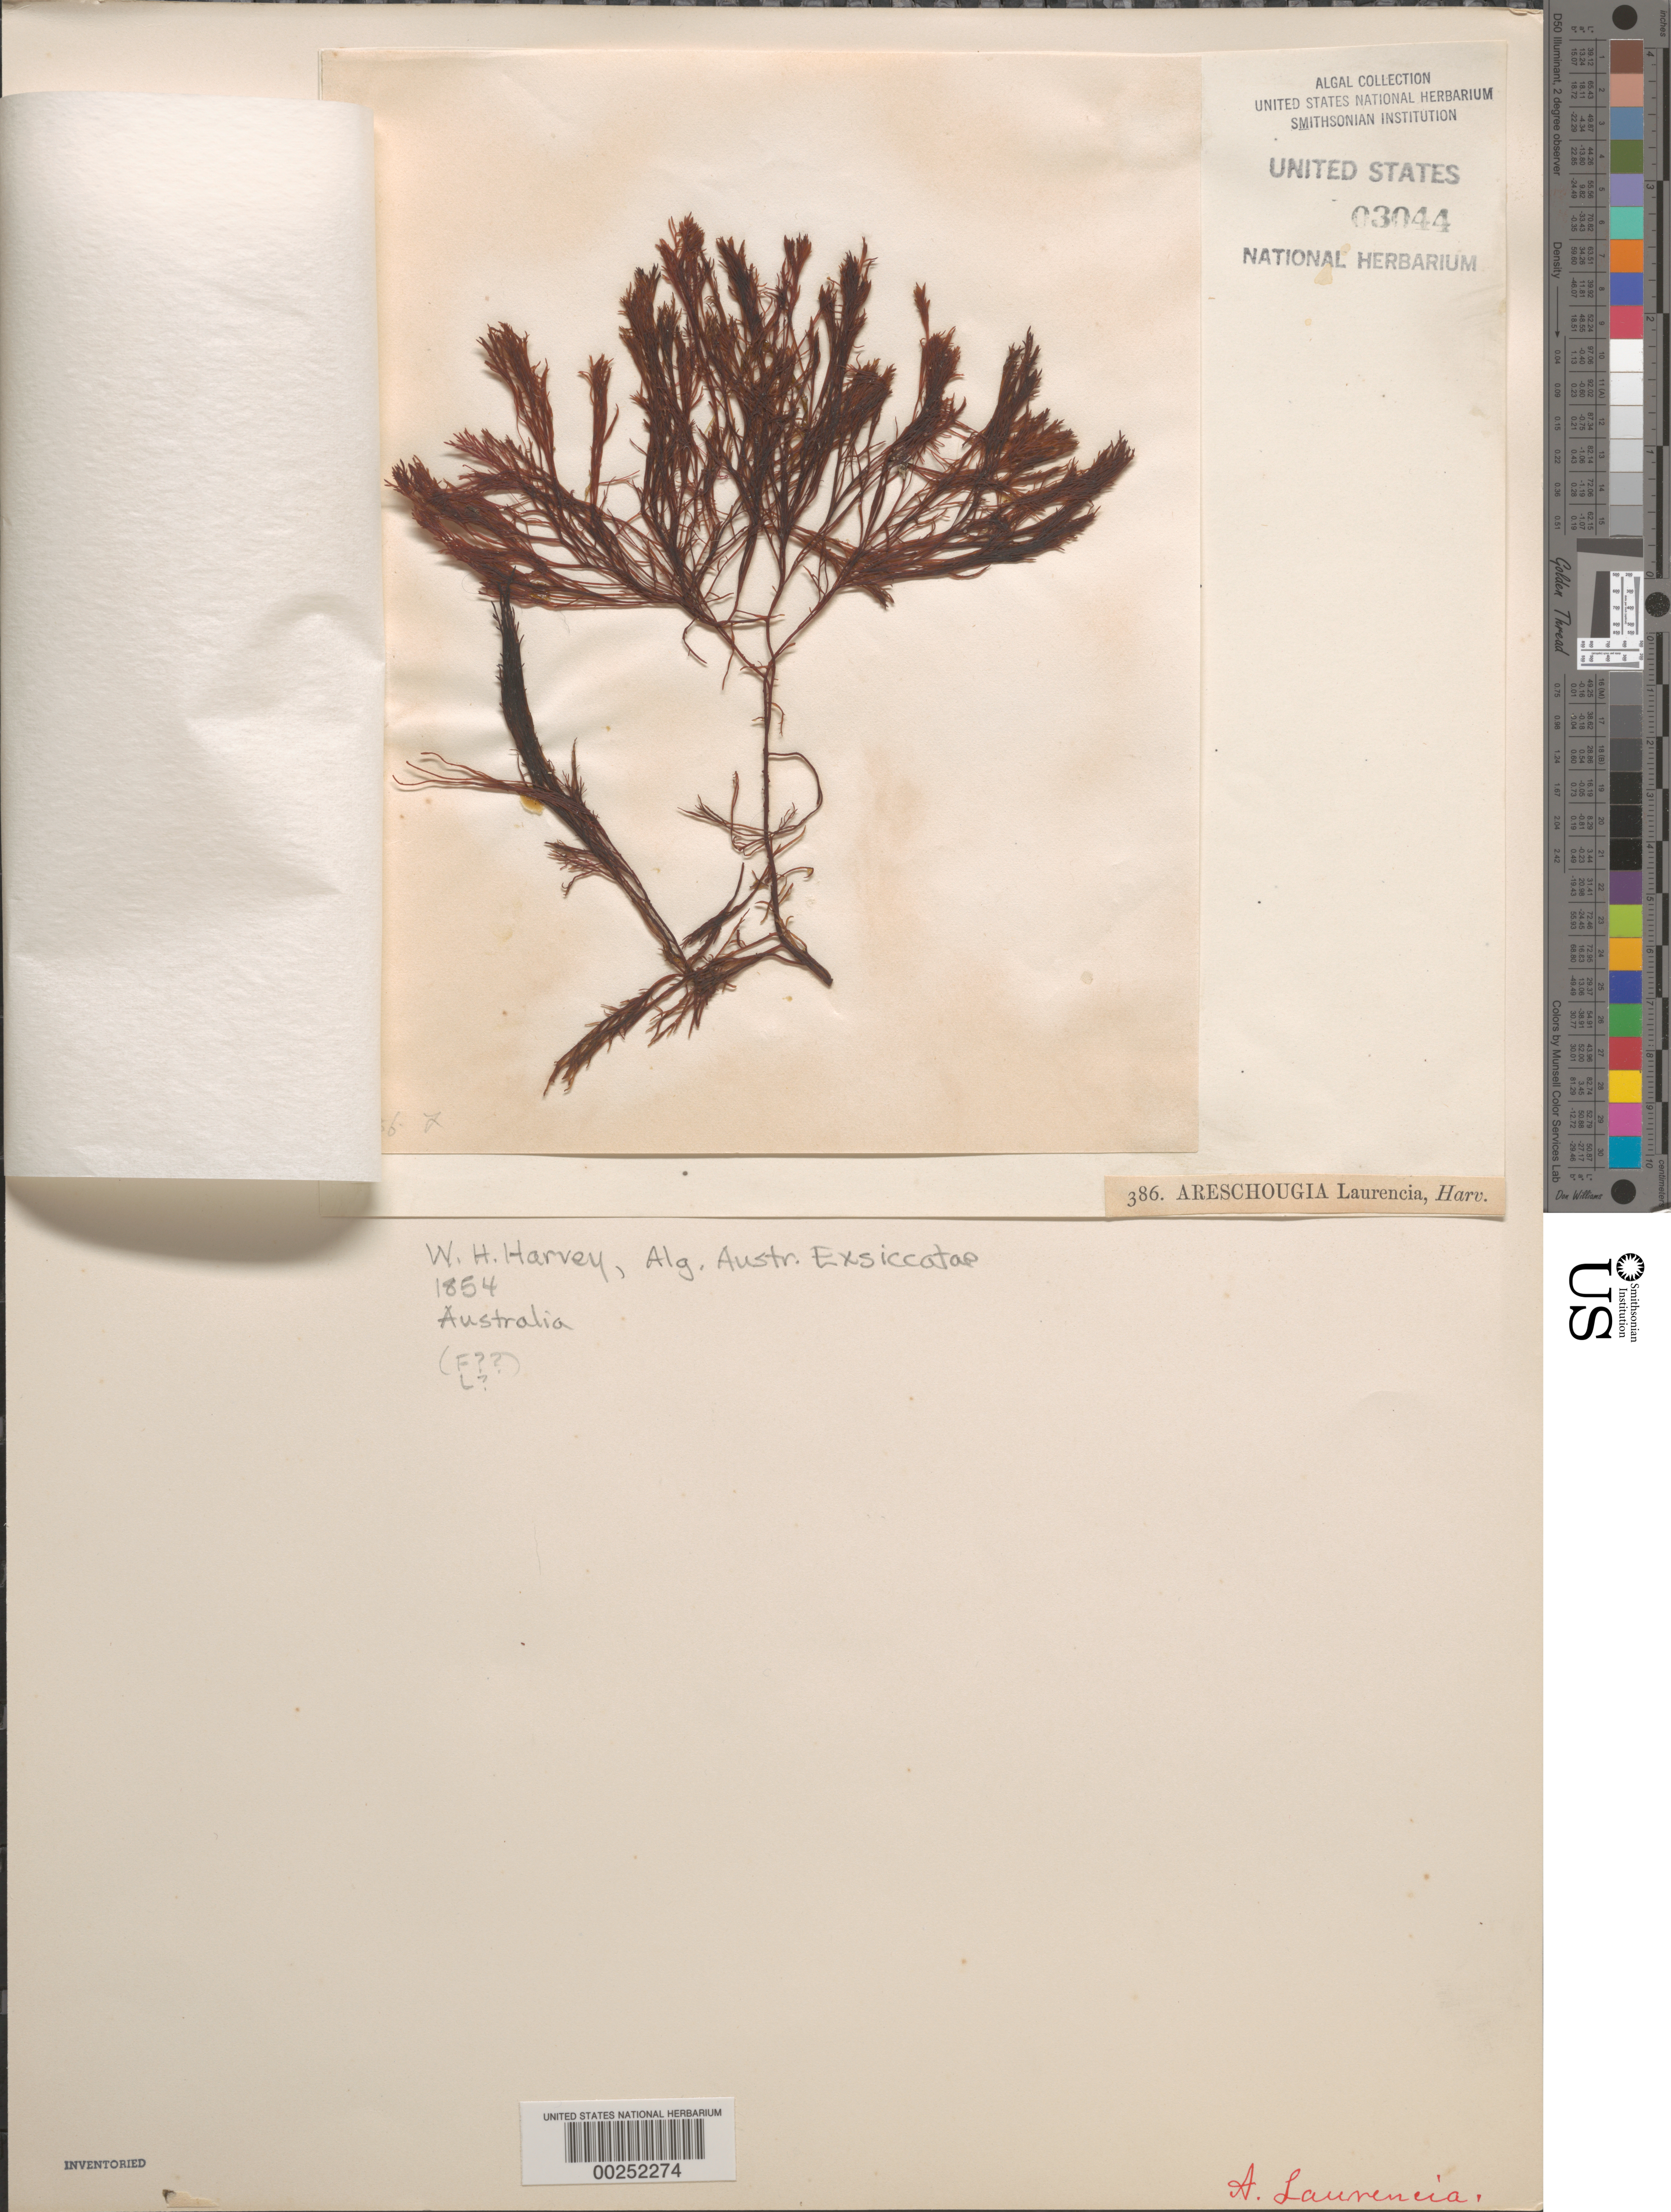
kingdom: Plantae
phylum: Rhodophyta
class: Florideophyceae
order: Gigartinales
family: Areschougiaceae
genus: Areschougia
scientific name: Areschougia congesta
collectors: W. Harvey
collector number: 386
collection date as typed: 1854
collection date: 1854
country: Australia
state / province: Western Australia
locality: Princess Royal Harbor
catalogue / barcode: US 3044